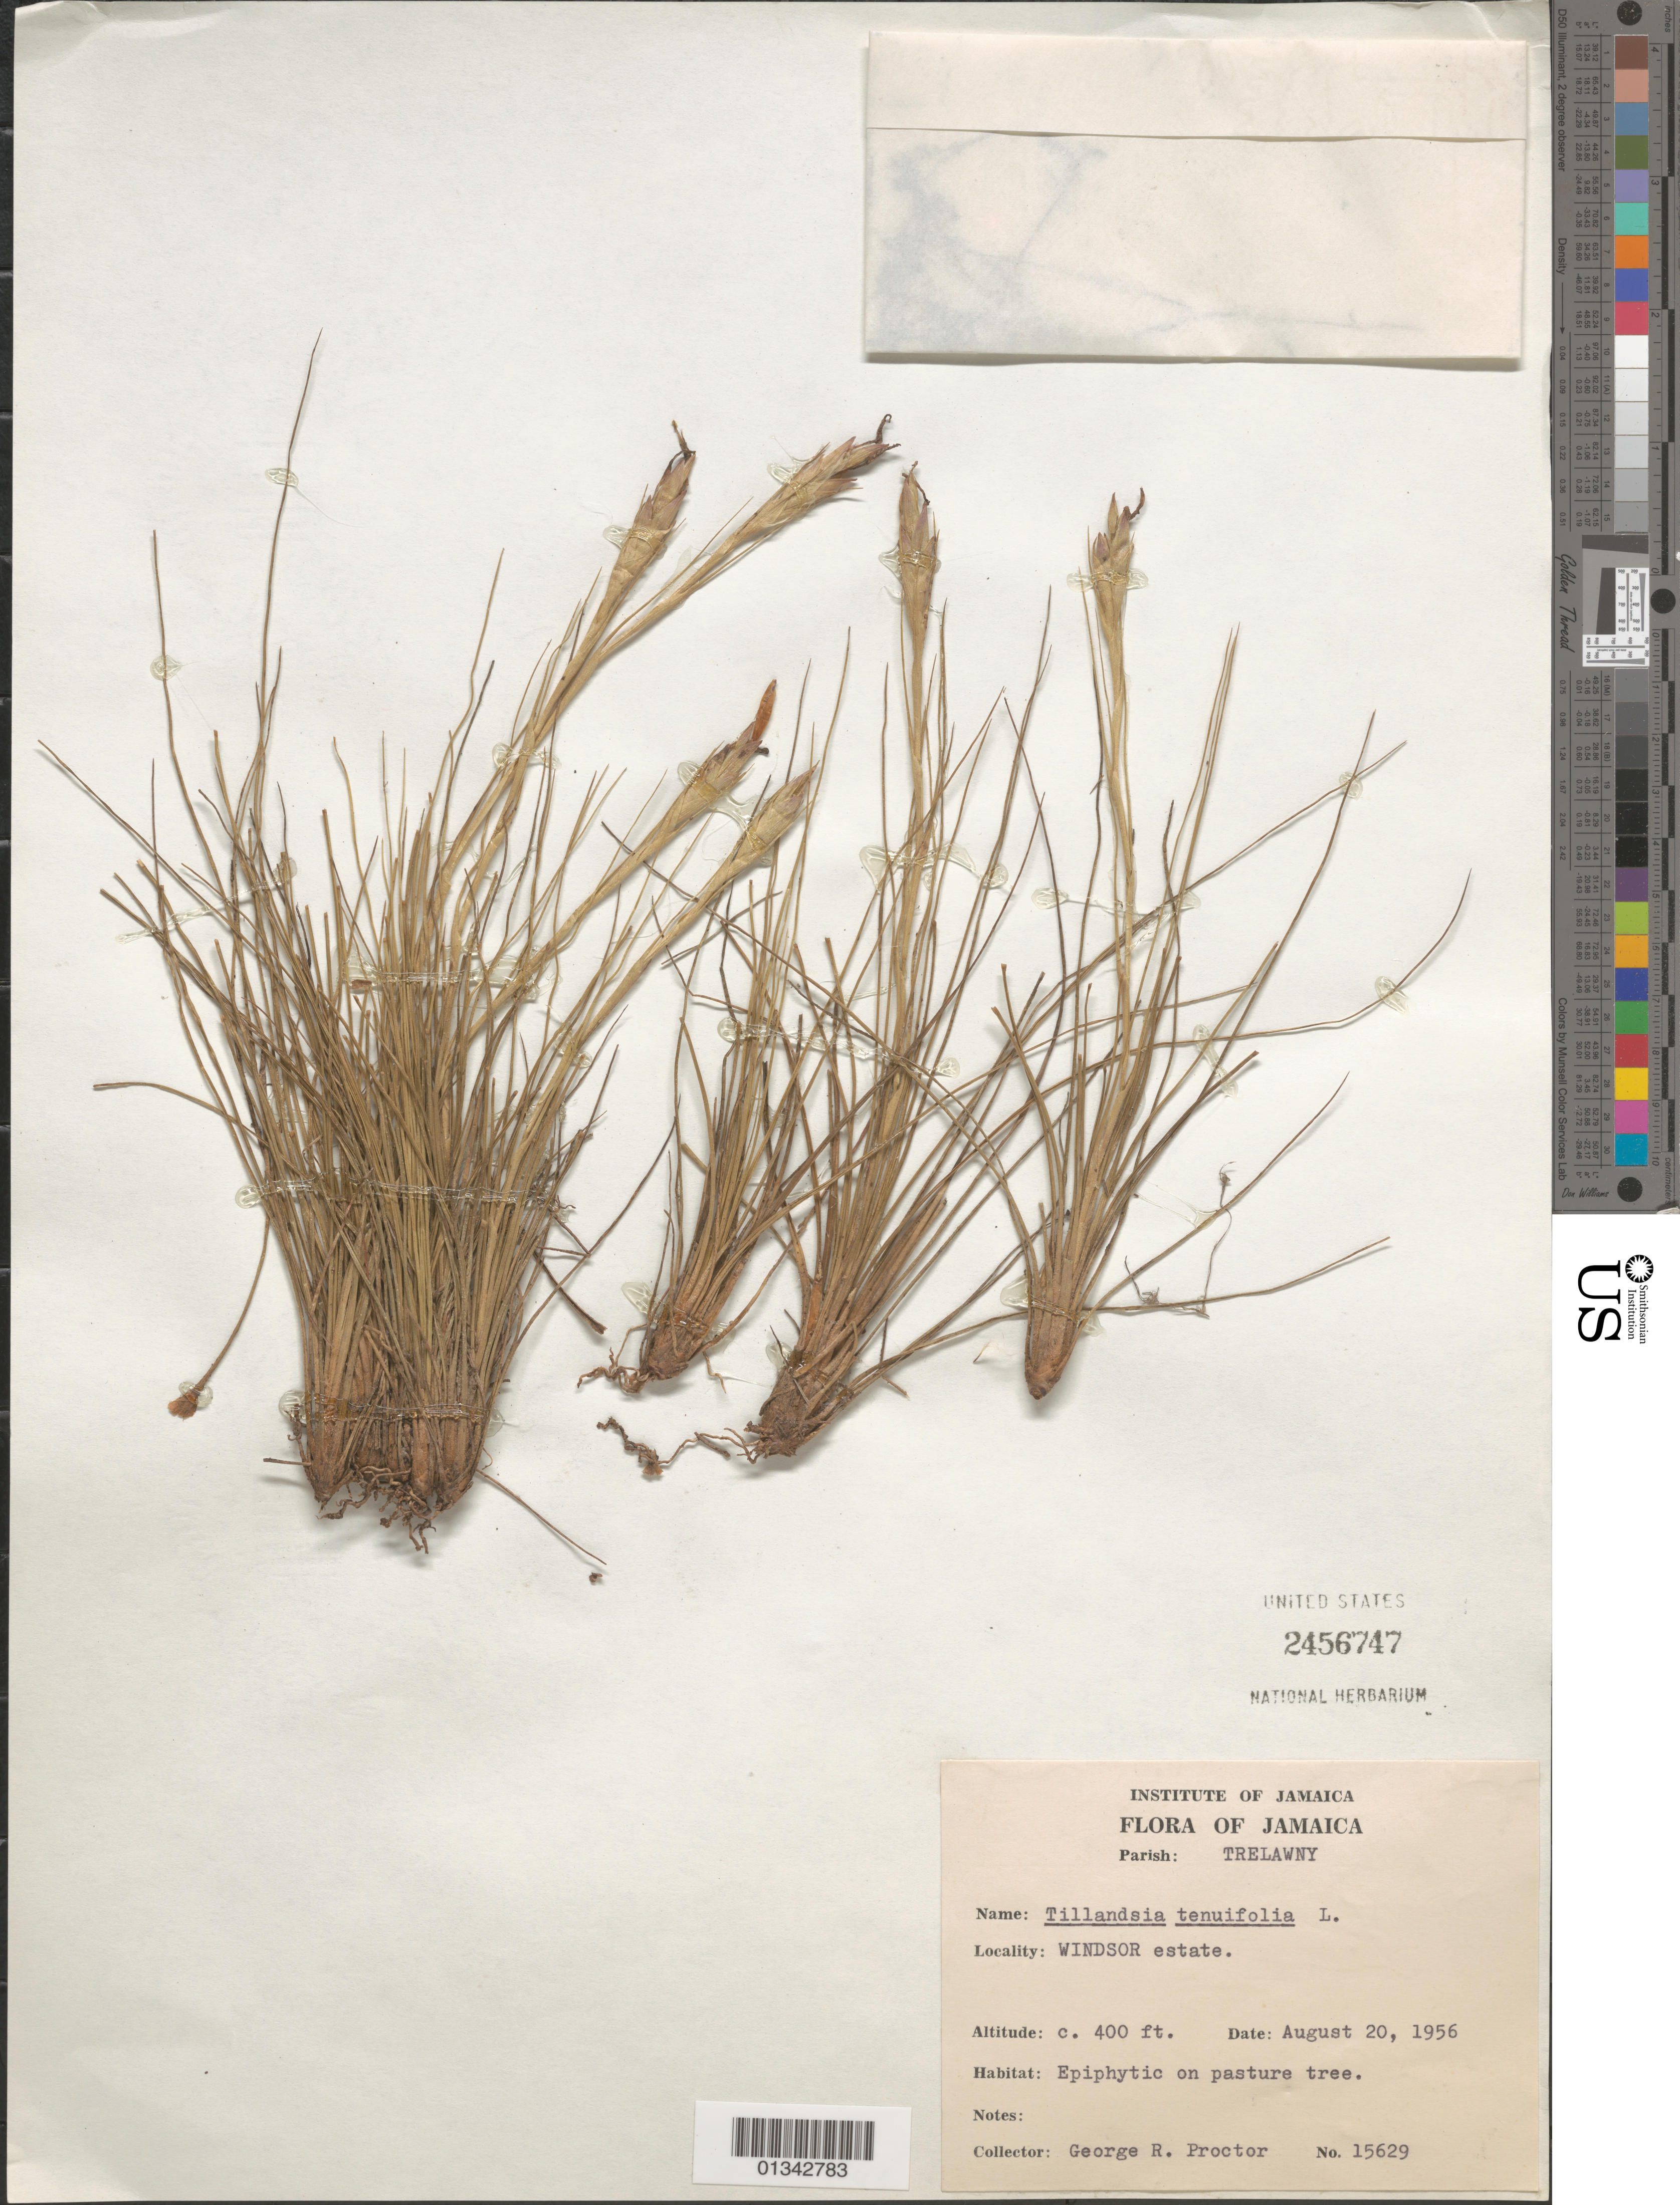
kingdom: Plantae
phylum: Tracheophyta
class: Liliopsida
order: Poales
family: Bromeliaceae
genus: Tillandsia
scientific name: Tillandsia tenuifolia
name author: L.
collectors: G. R. Proctor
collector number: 15629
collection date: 1956-08-20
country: Jamaica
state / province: Trelawny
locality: Windsor estate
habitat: On pasture tree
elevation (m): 122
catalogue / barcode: US 2456747